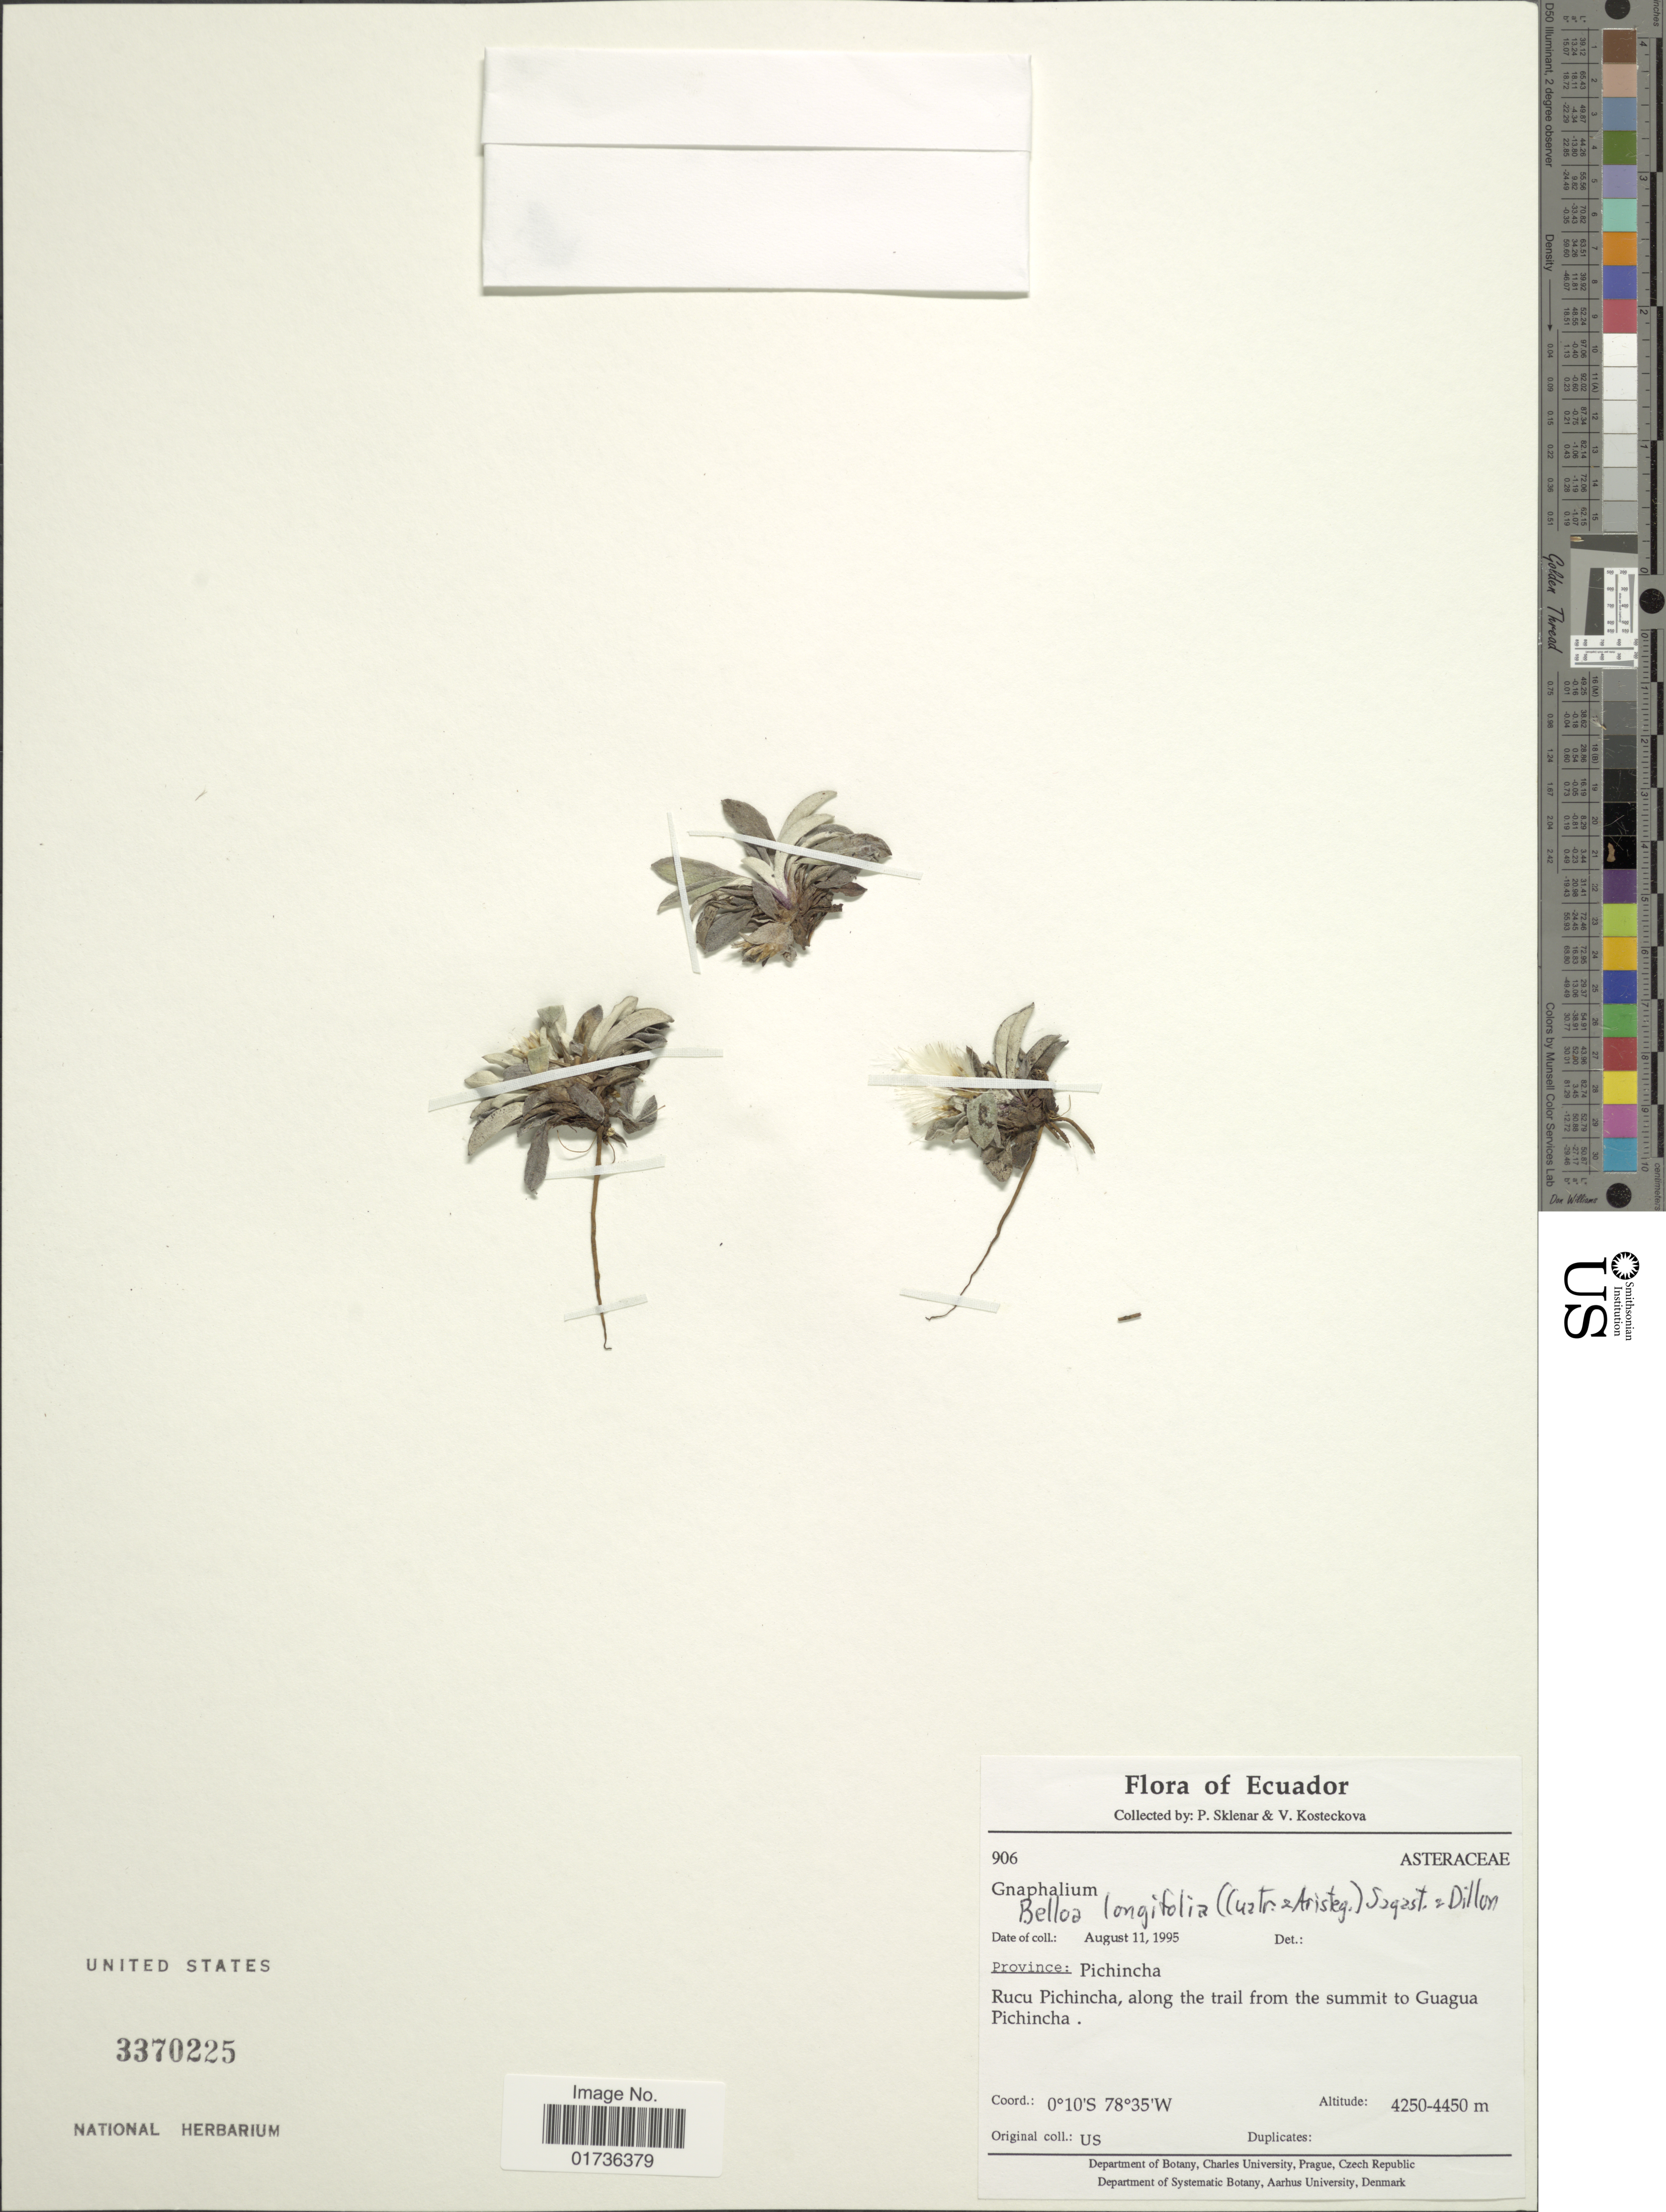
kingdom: Plantae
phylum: Tracheophyta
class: Magnoliopsida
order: Asterales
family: Asteraceae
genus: Belloa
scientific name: Belloa longifolia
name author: (Cuatrec. & Aristeg.) Sagást. & M.O. Dillon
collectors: P. Sklenár & V. Kosteckova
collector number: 906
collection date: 1995-08-11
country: Ecuador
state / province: Pichincha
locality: Rucu Pichincha, along the trail from the summit to Guagua Pichincha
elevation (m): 4250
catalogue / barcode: US 3370225